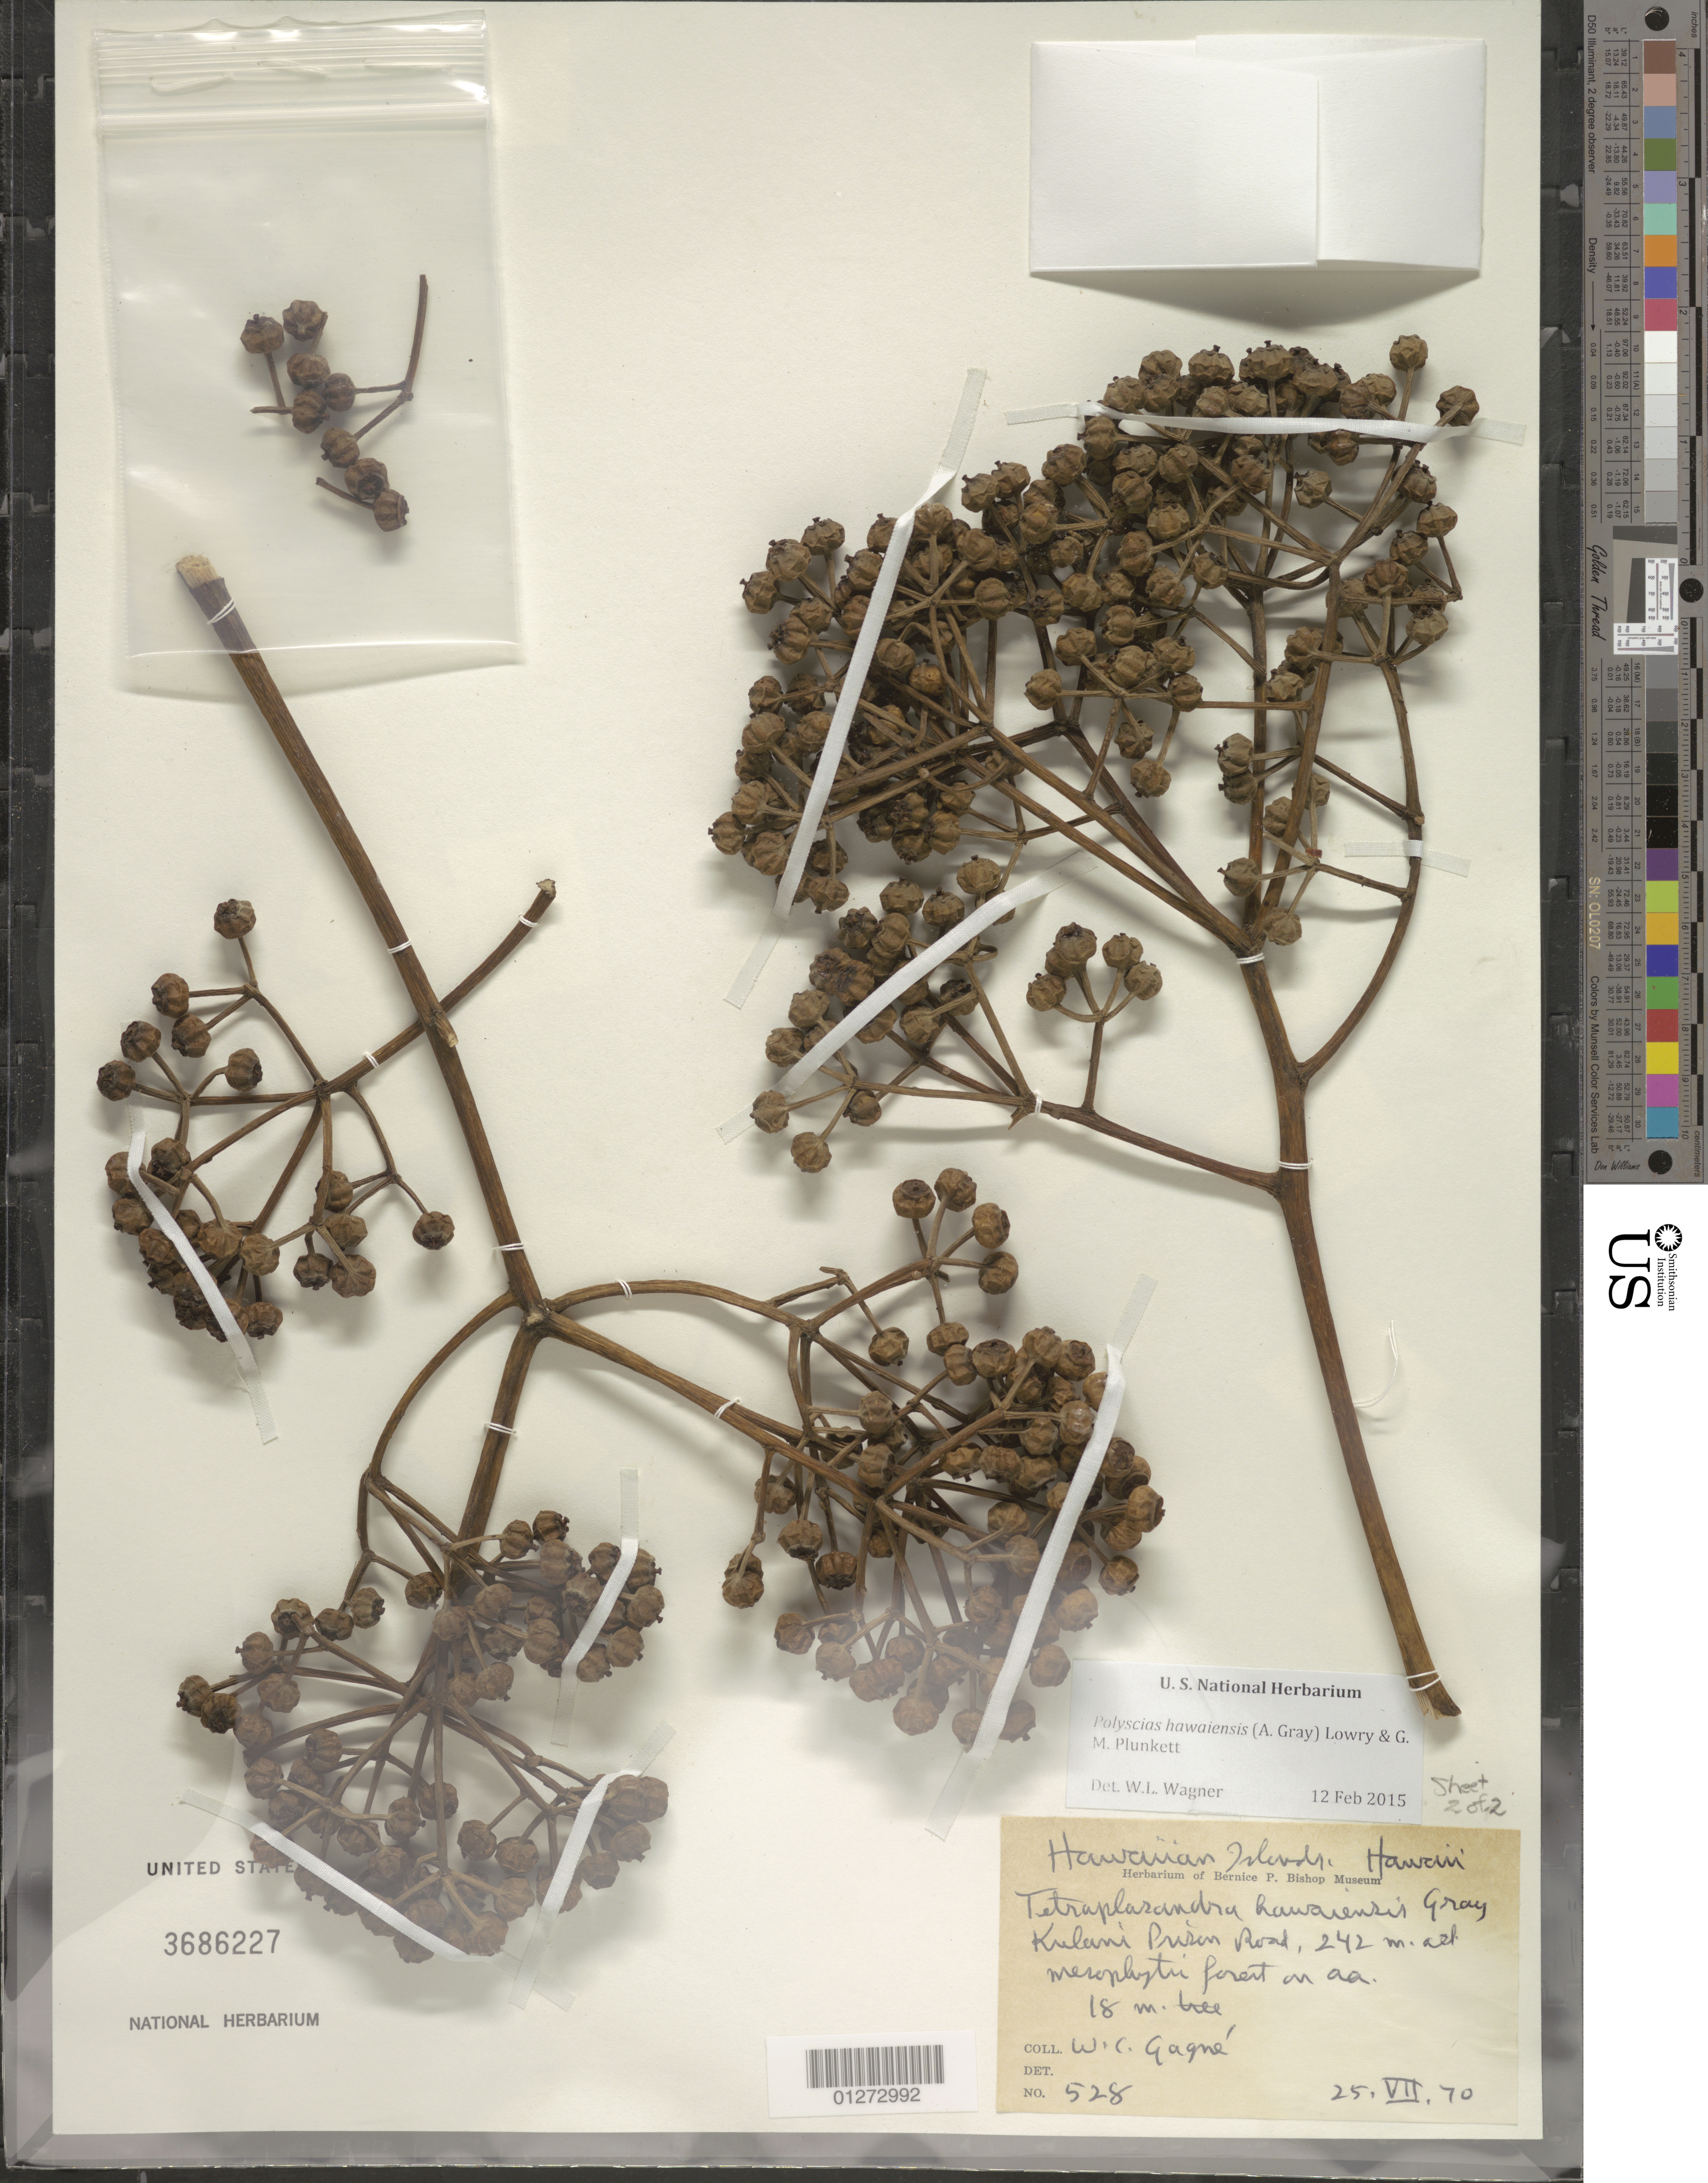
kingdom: Plantae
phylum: Tracheophyta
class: Magnoliopsida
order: Apiales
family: Araliaceae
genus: Polyscias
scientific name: Polyscias hawaiensis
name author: (A. Gray) Lowry & G. M. Plunkett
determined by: Wagner, W. L., (BOT), Smithsonian Institution - National Museum of Natural History (UNITED STATES)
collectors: W. Gagne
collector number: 528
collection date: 1970-07-25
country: United States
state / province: Hawaii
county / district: Hawaii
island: Hawaii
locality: Kulani Prison Road.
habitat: Mesophytic forest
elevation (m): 242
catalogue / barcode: US 3686227